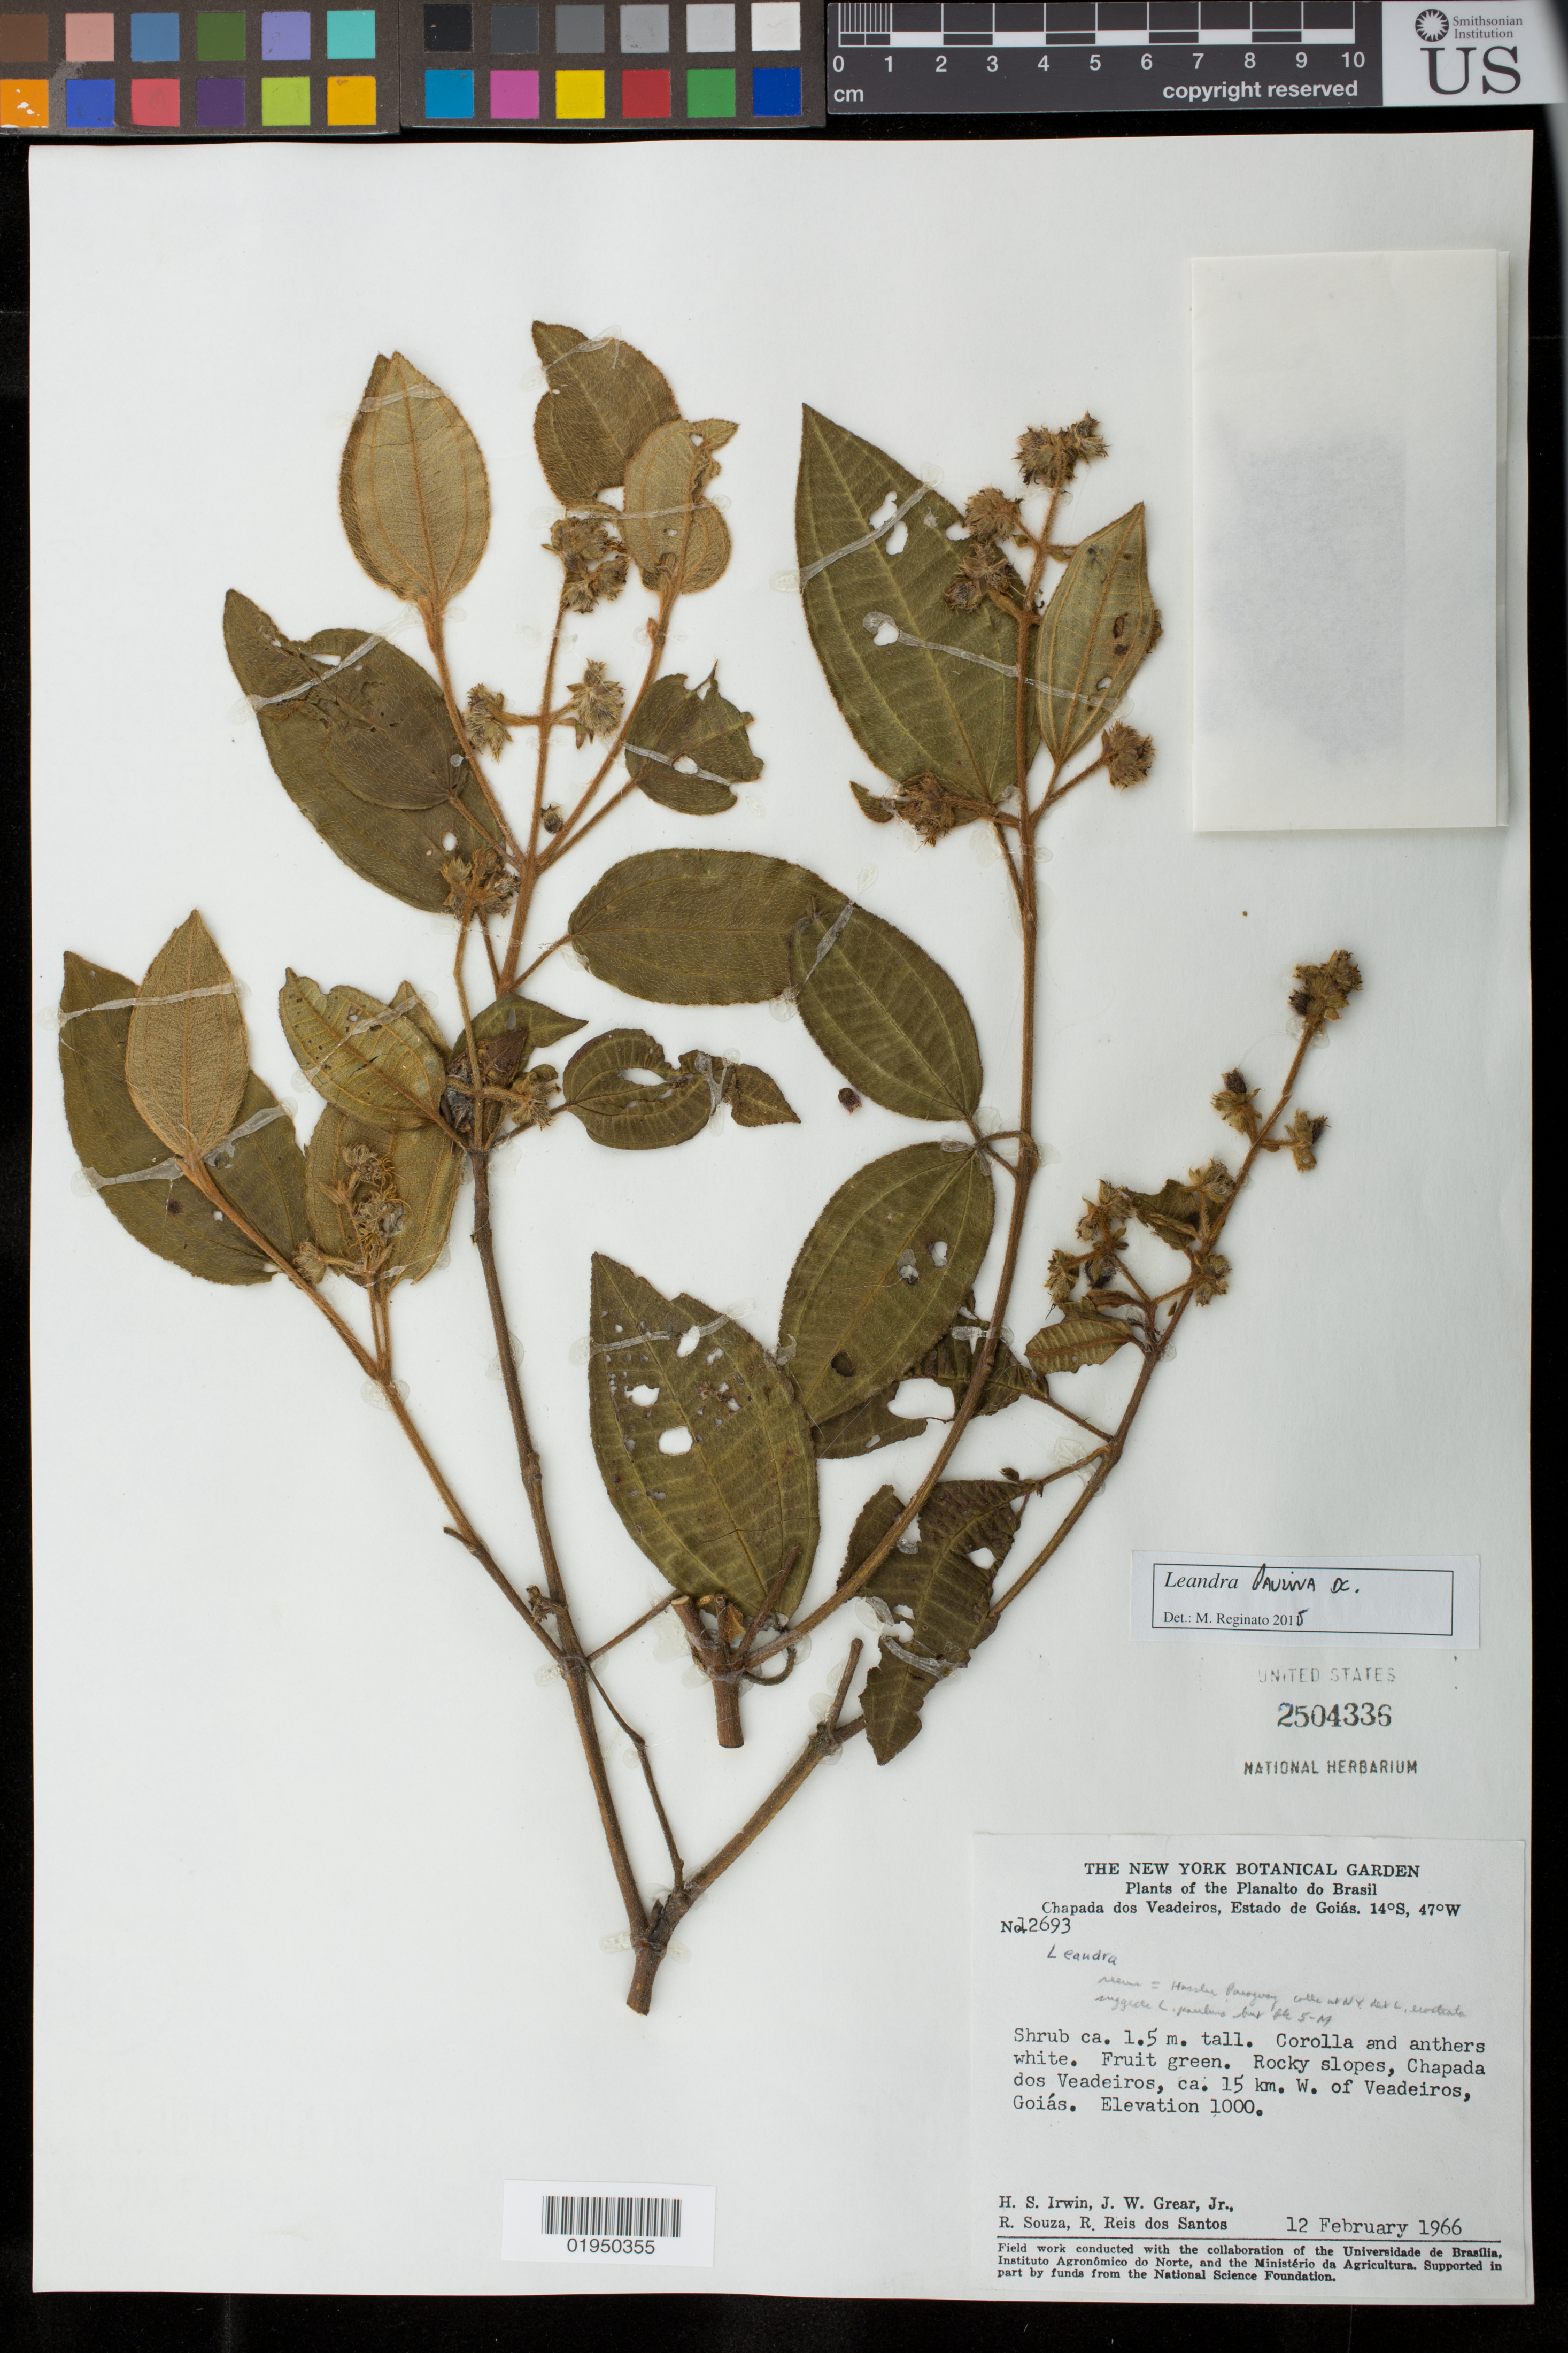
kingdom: Plantae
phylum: Tracheophyta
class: Magnoliopsida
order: Myrtales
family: Melastomataceae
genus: Leandra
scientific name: Leandra paulina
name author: DC.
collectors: H. Irwin, J. W. Grear, R. Souza & R. Reis dos Santos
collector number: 12693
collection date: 1966-02-12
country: Brazil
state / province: Goiás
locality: Chapada dos Veadeiros, ca. 15 km. W. of Veadeiros , Goias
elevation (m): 1000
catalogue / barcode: US 2504336